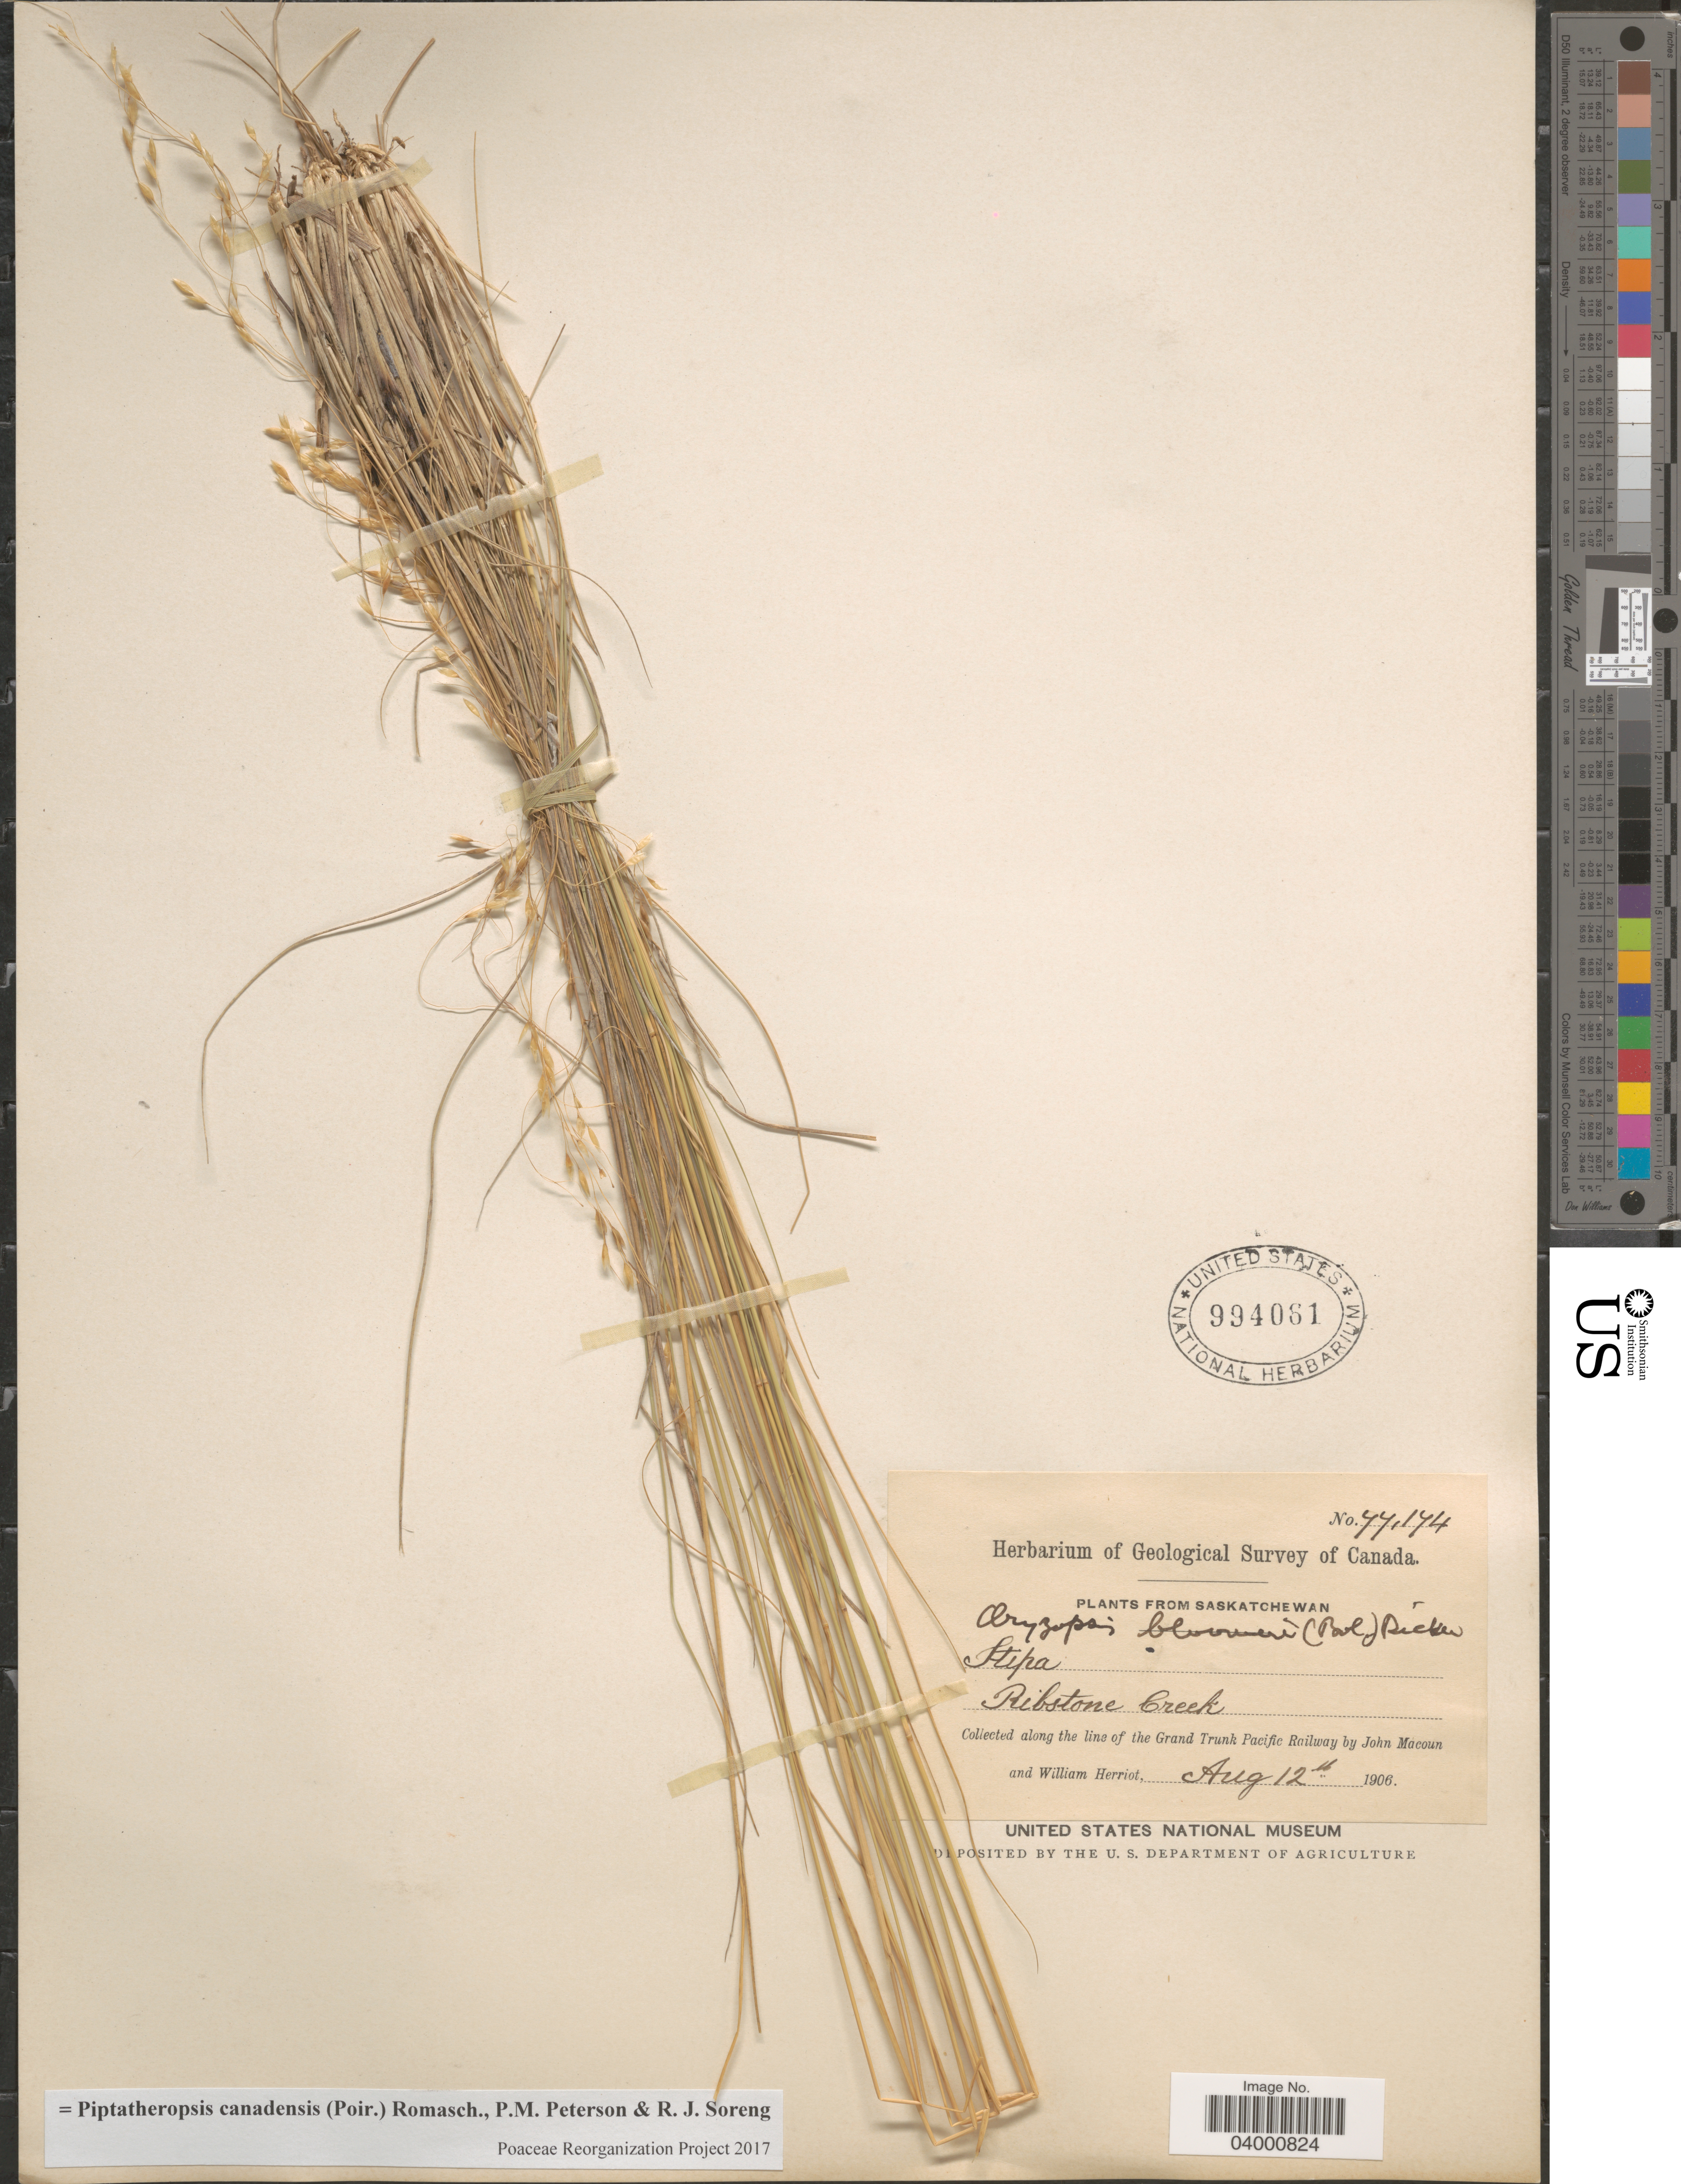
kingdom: Plantae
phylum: Tracheophyta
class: Liliopsida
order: Poales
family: Poaceae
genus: Piptatheropsis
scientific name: Piptatheropsis canadensis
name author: (Poir.) Romasch. et al.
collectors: J. Macoun & W. Herriot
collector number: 77174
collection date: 1906-08-12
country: Canada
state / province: Saskatchewan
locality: Ribstone Creek. Along the line of the Grand Trunk Pacific Railway.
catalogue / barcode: US 994061